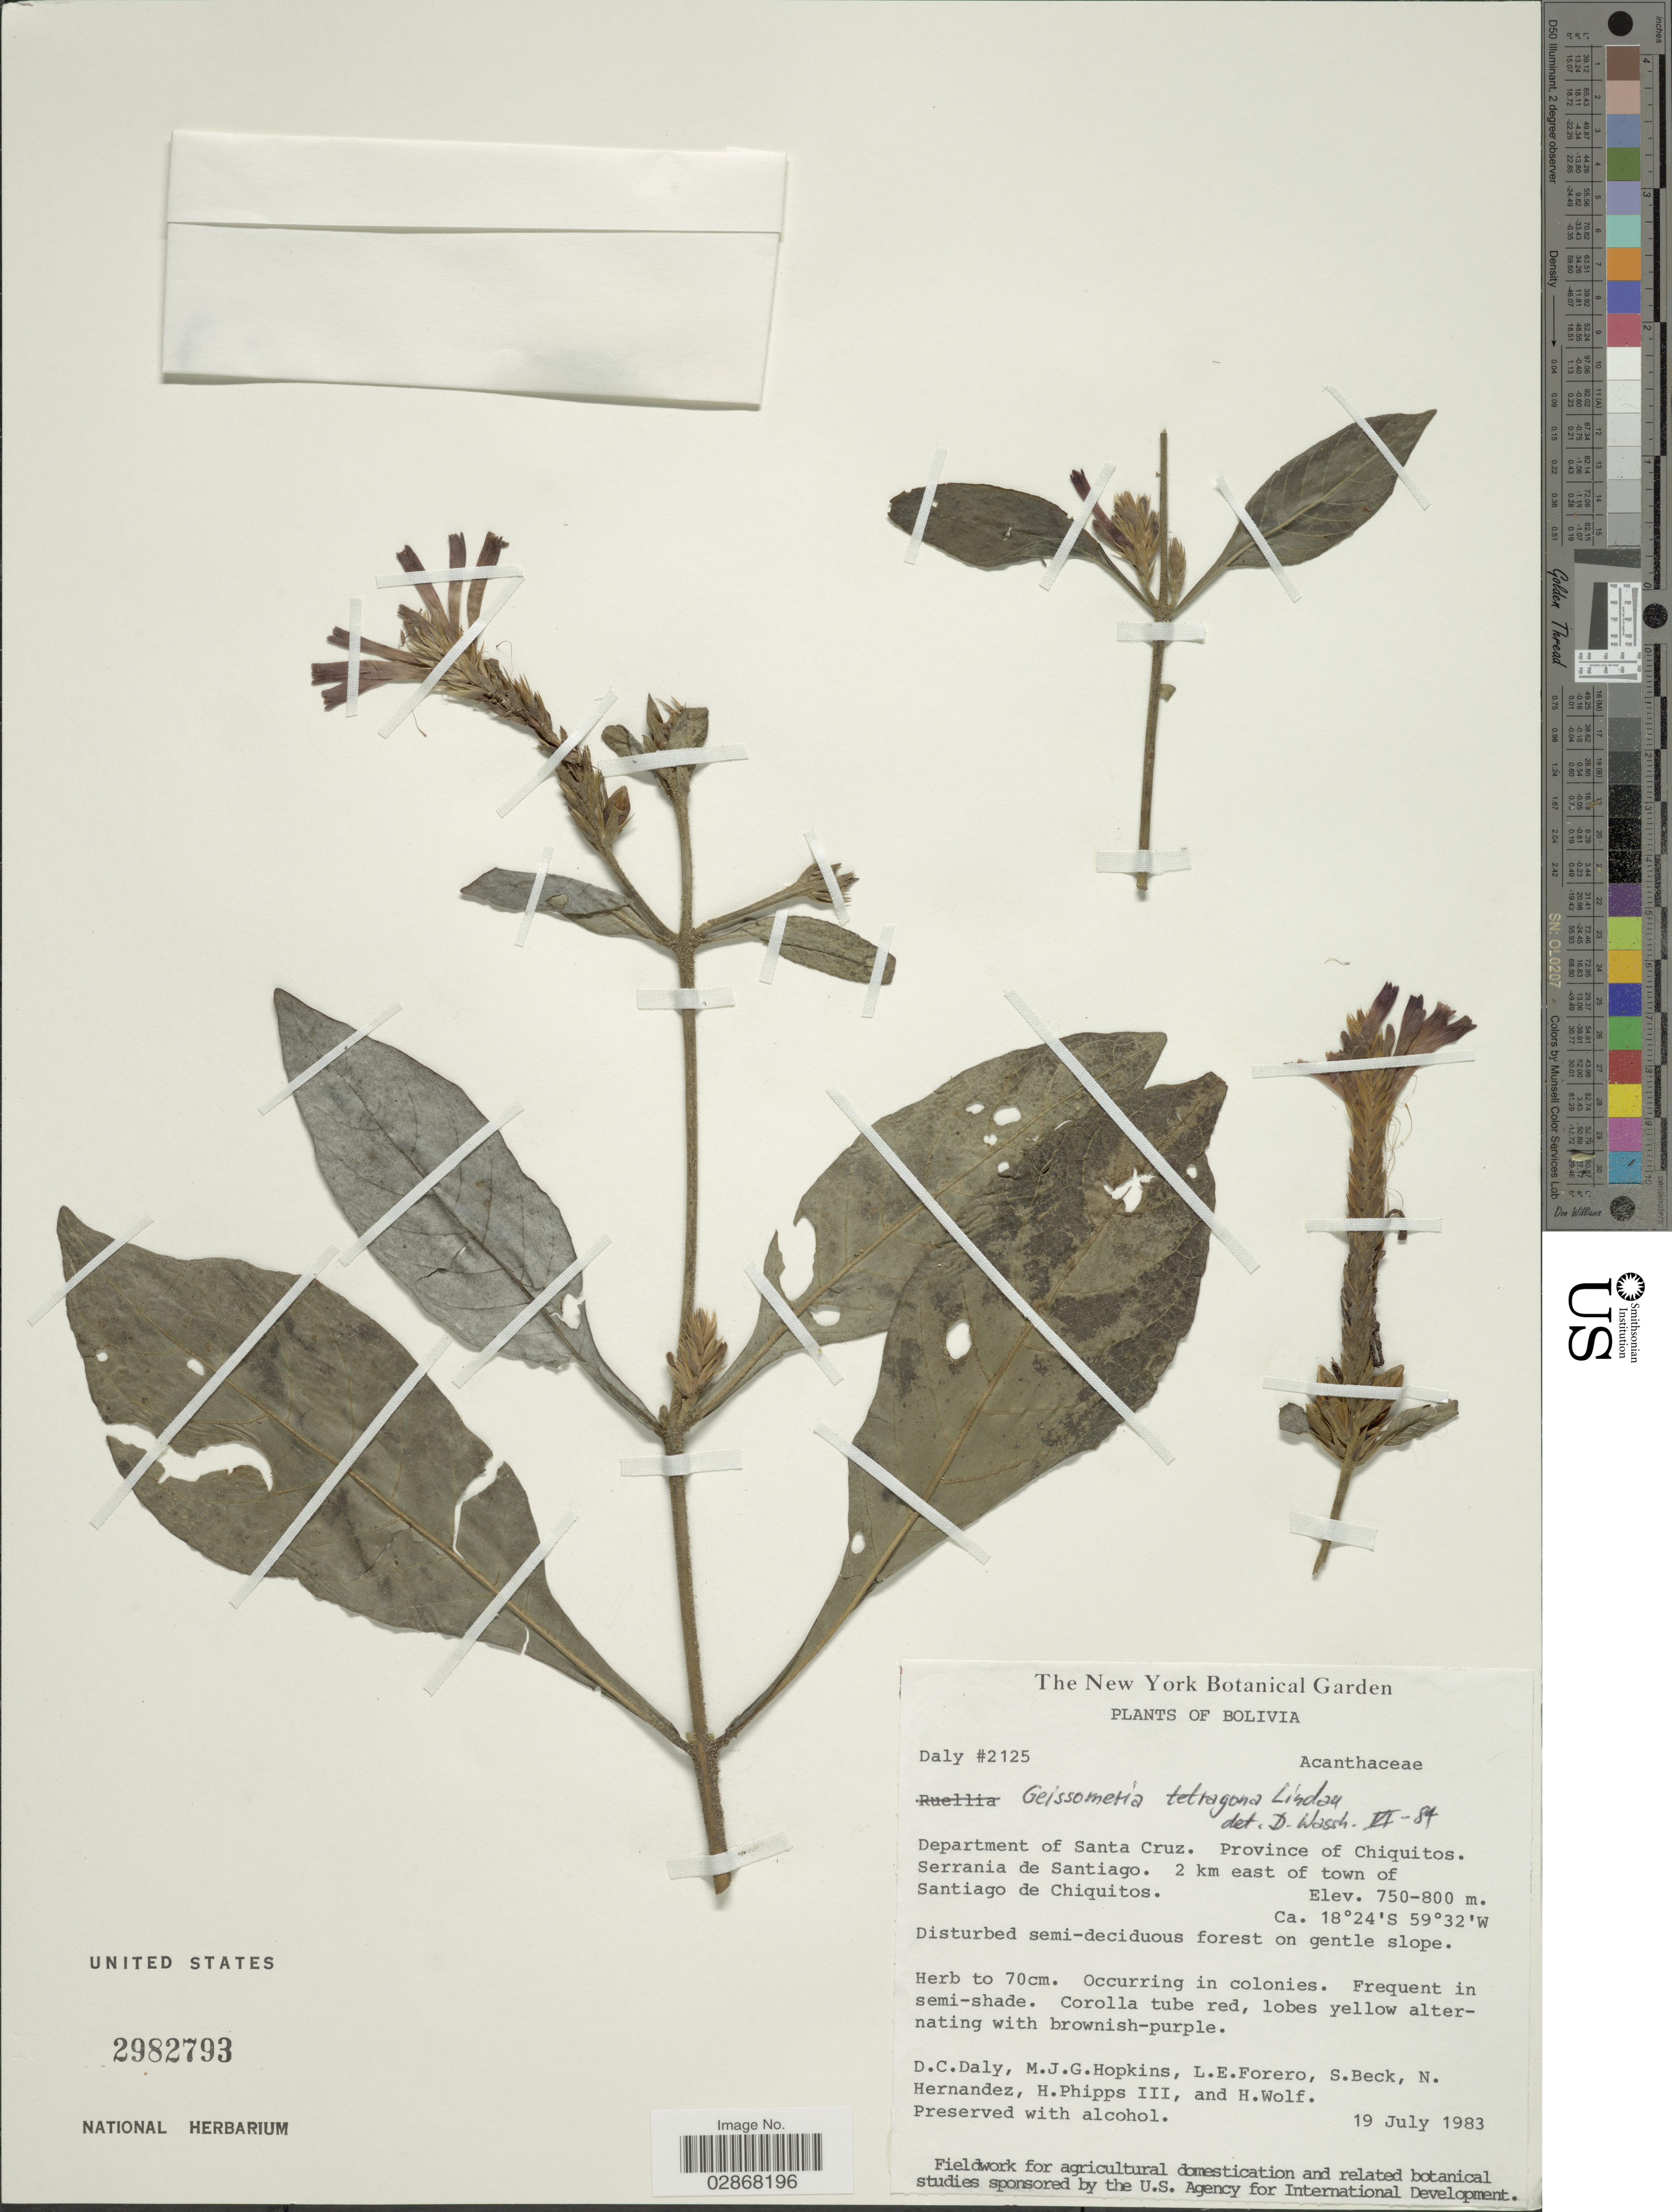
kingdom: Plantae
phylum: Tracheophyta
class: Magnoliopsida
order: Lamiales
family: Acanthaceae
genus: Geissomeria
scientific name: Geissomeria longiflora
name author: Lindl.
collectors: D. C. Daly, M. J. G. Hopkins, L. Forero, S. G. Beck & et al.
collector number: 2125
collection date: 1983-07-19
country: Bolivia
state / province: Santa Cruz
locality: Department of Santa Cruz. Province of Chiquitos. Serrania de Santiago. 2 km east of town of Santiago de Chiquitos.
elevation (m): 750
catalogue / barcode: US 2982793